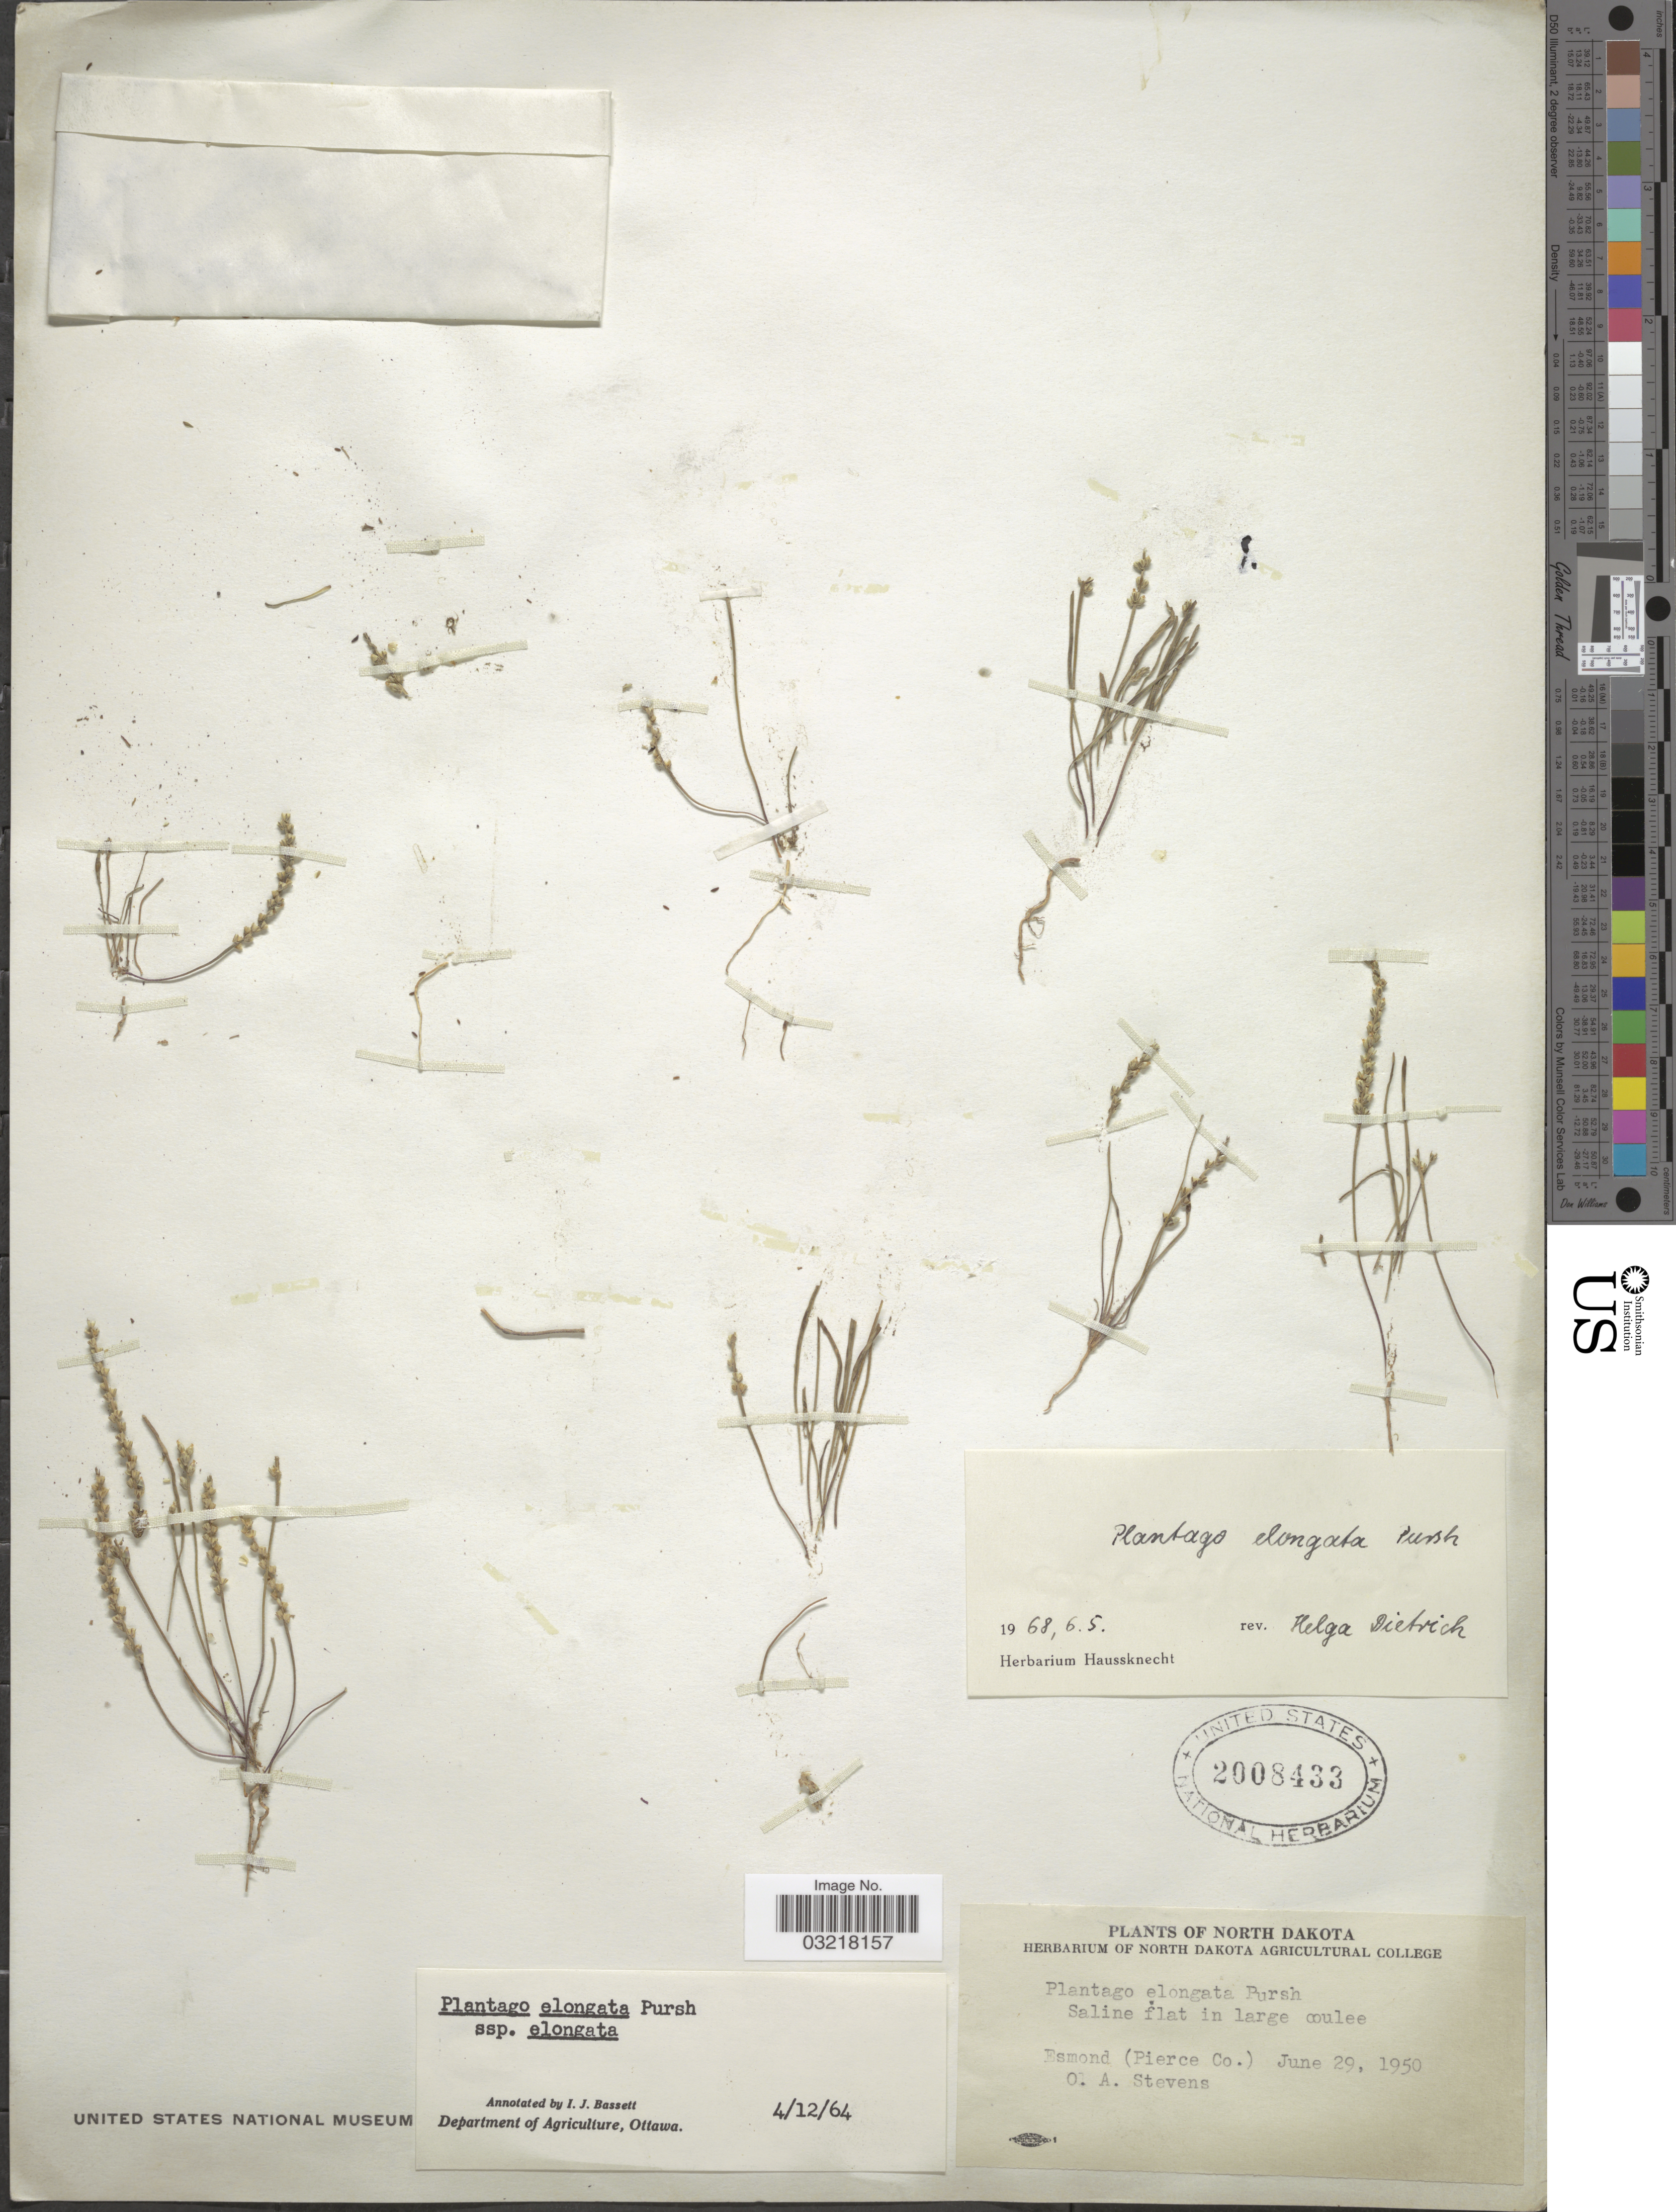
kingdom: Plantae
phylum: Tracheophyta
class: Magnoliopsida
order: Lamiales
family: Plantaginaceae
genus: Plantago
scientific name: Plantago elongata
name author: Pursh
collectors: O. A. Stevens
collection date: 1950-06-29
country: United States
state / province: North Dakota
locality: Esmond (Pierce Co.).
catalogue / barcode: US 2008433